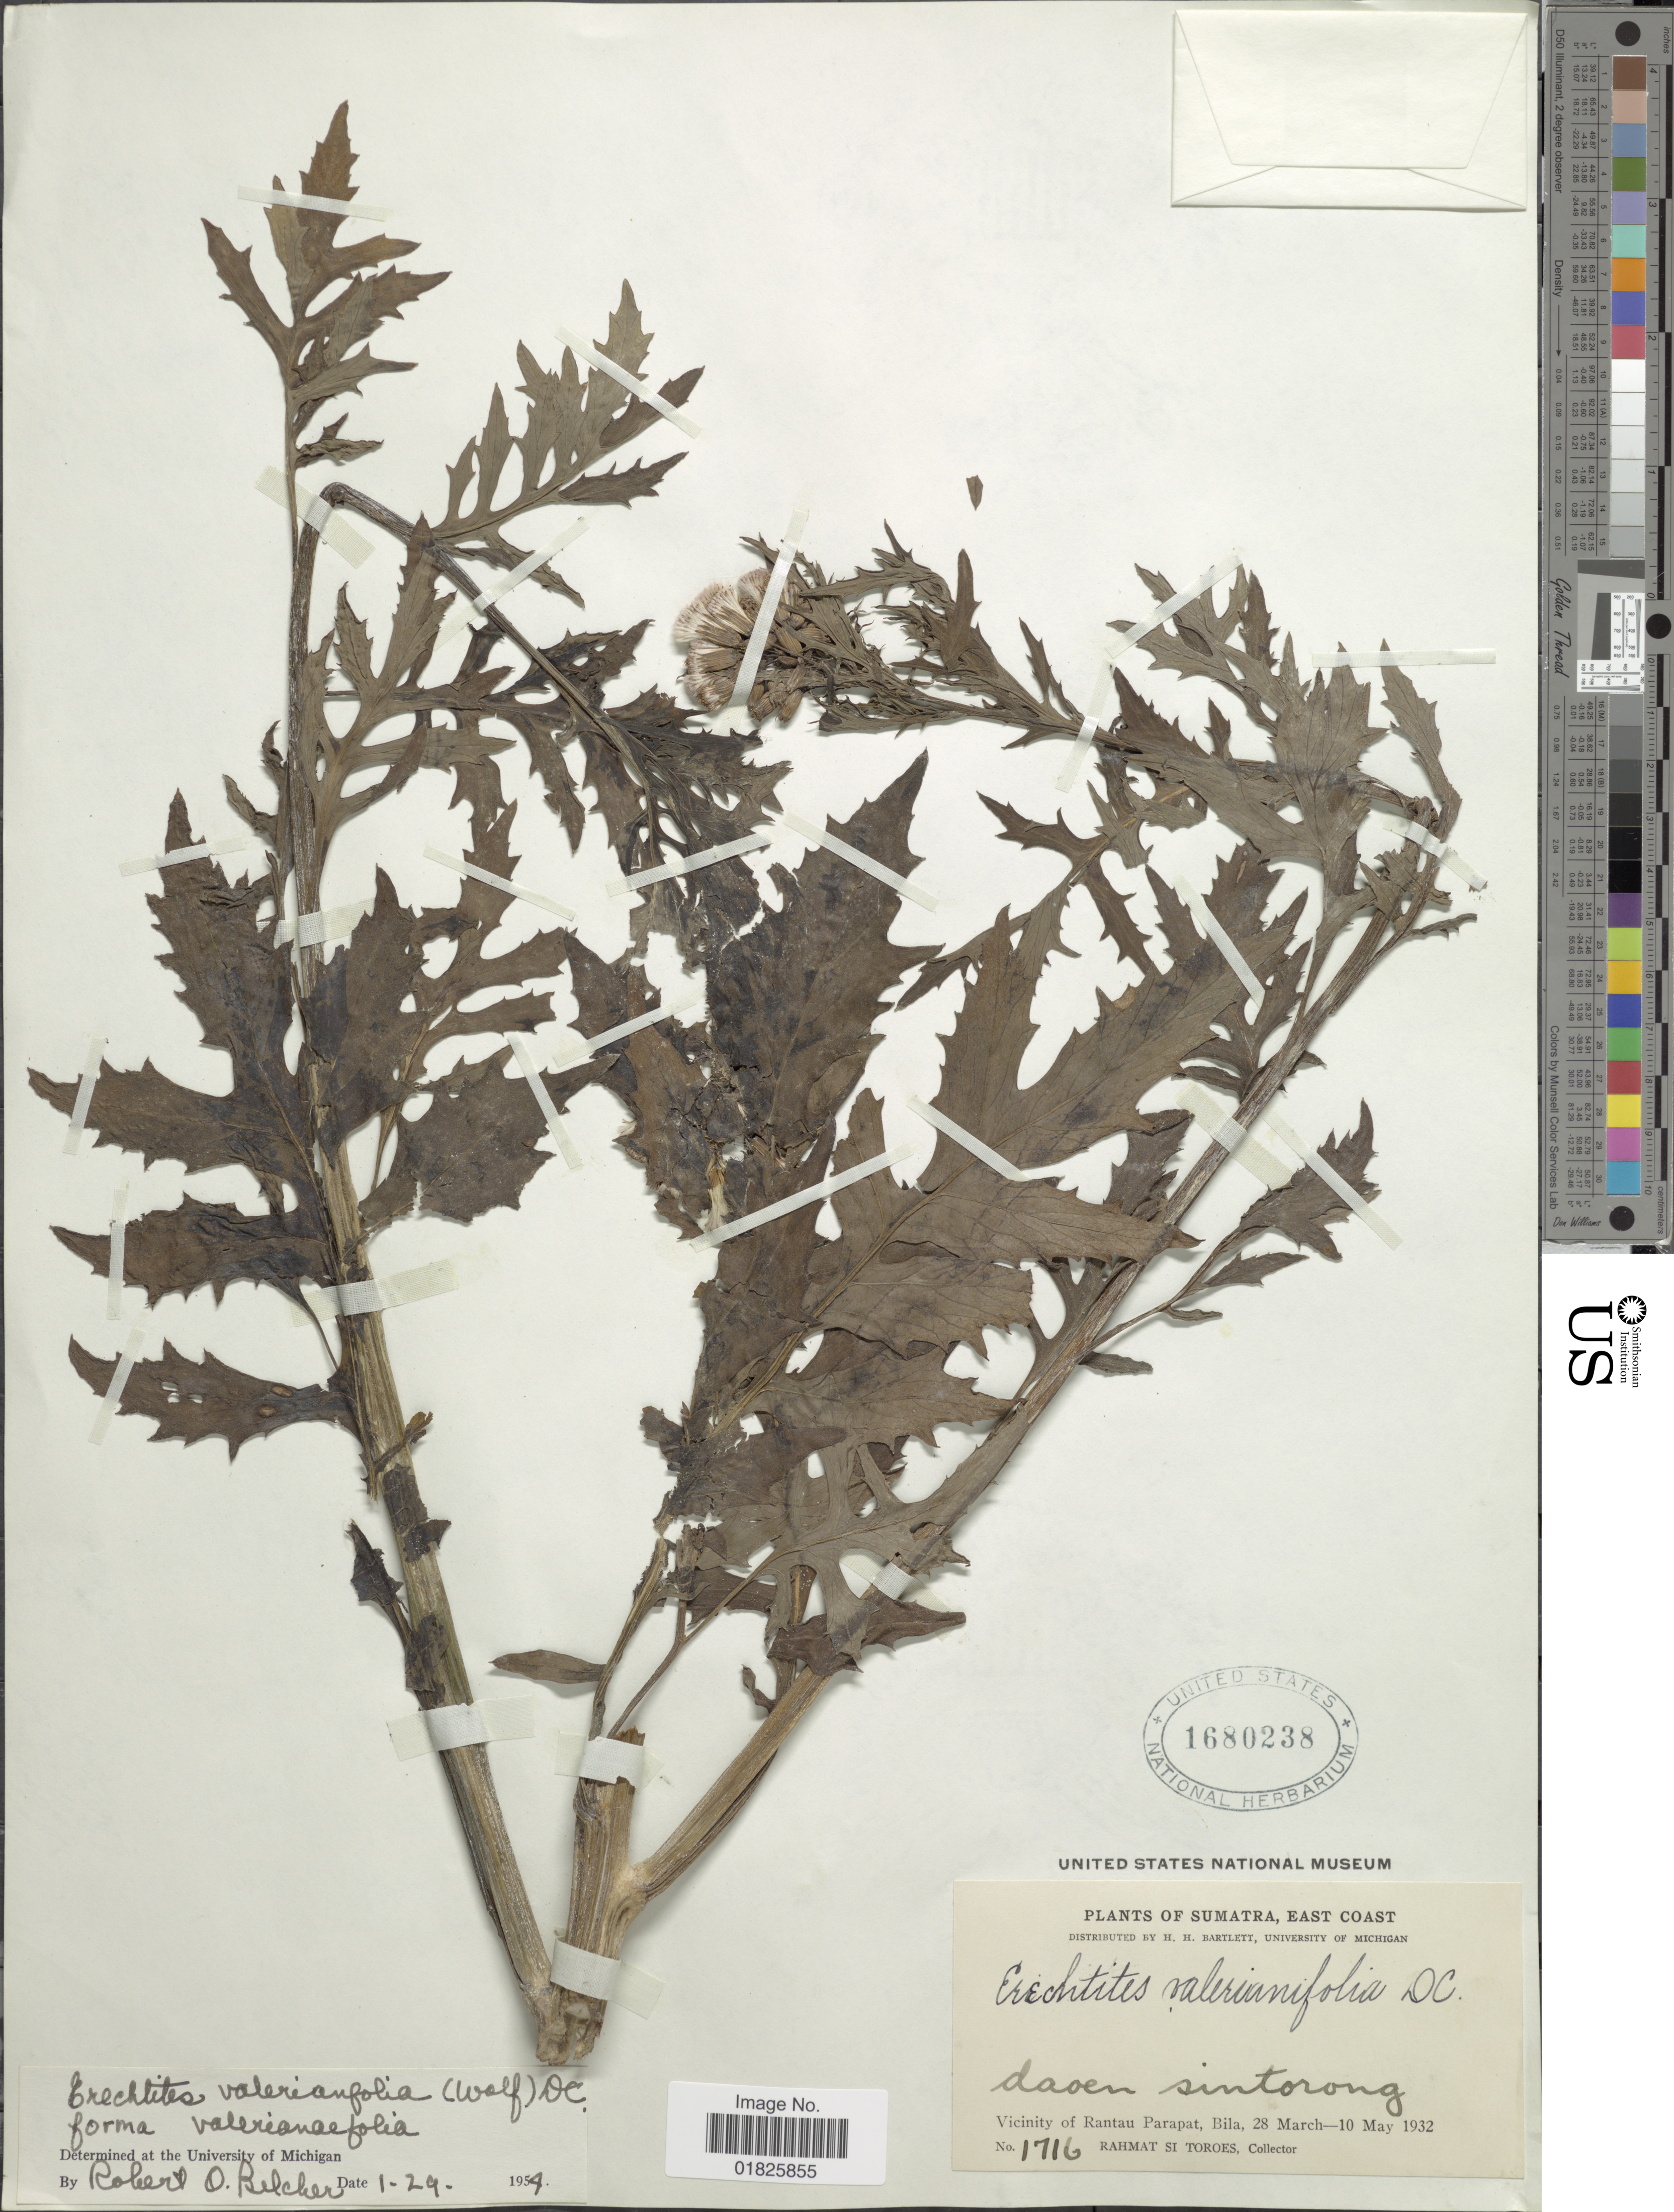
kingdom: Plantae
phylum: Tracheophyta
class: Magnoliopsida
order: Asterales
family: Asteraceae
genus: Erechtites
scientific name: Erechtites valerianifolius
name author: (Link ex Spreng.) DC.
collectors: Rahmat Si Boeea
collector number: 1716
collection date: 1932-03-28/1932-05-10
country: Indonesia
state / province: Sumatra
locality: East Coast, Vicinity of Rantau Parapat, Bila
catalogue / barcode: US 1680238